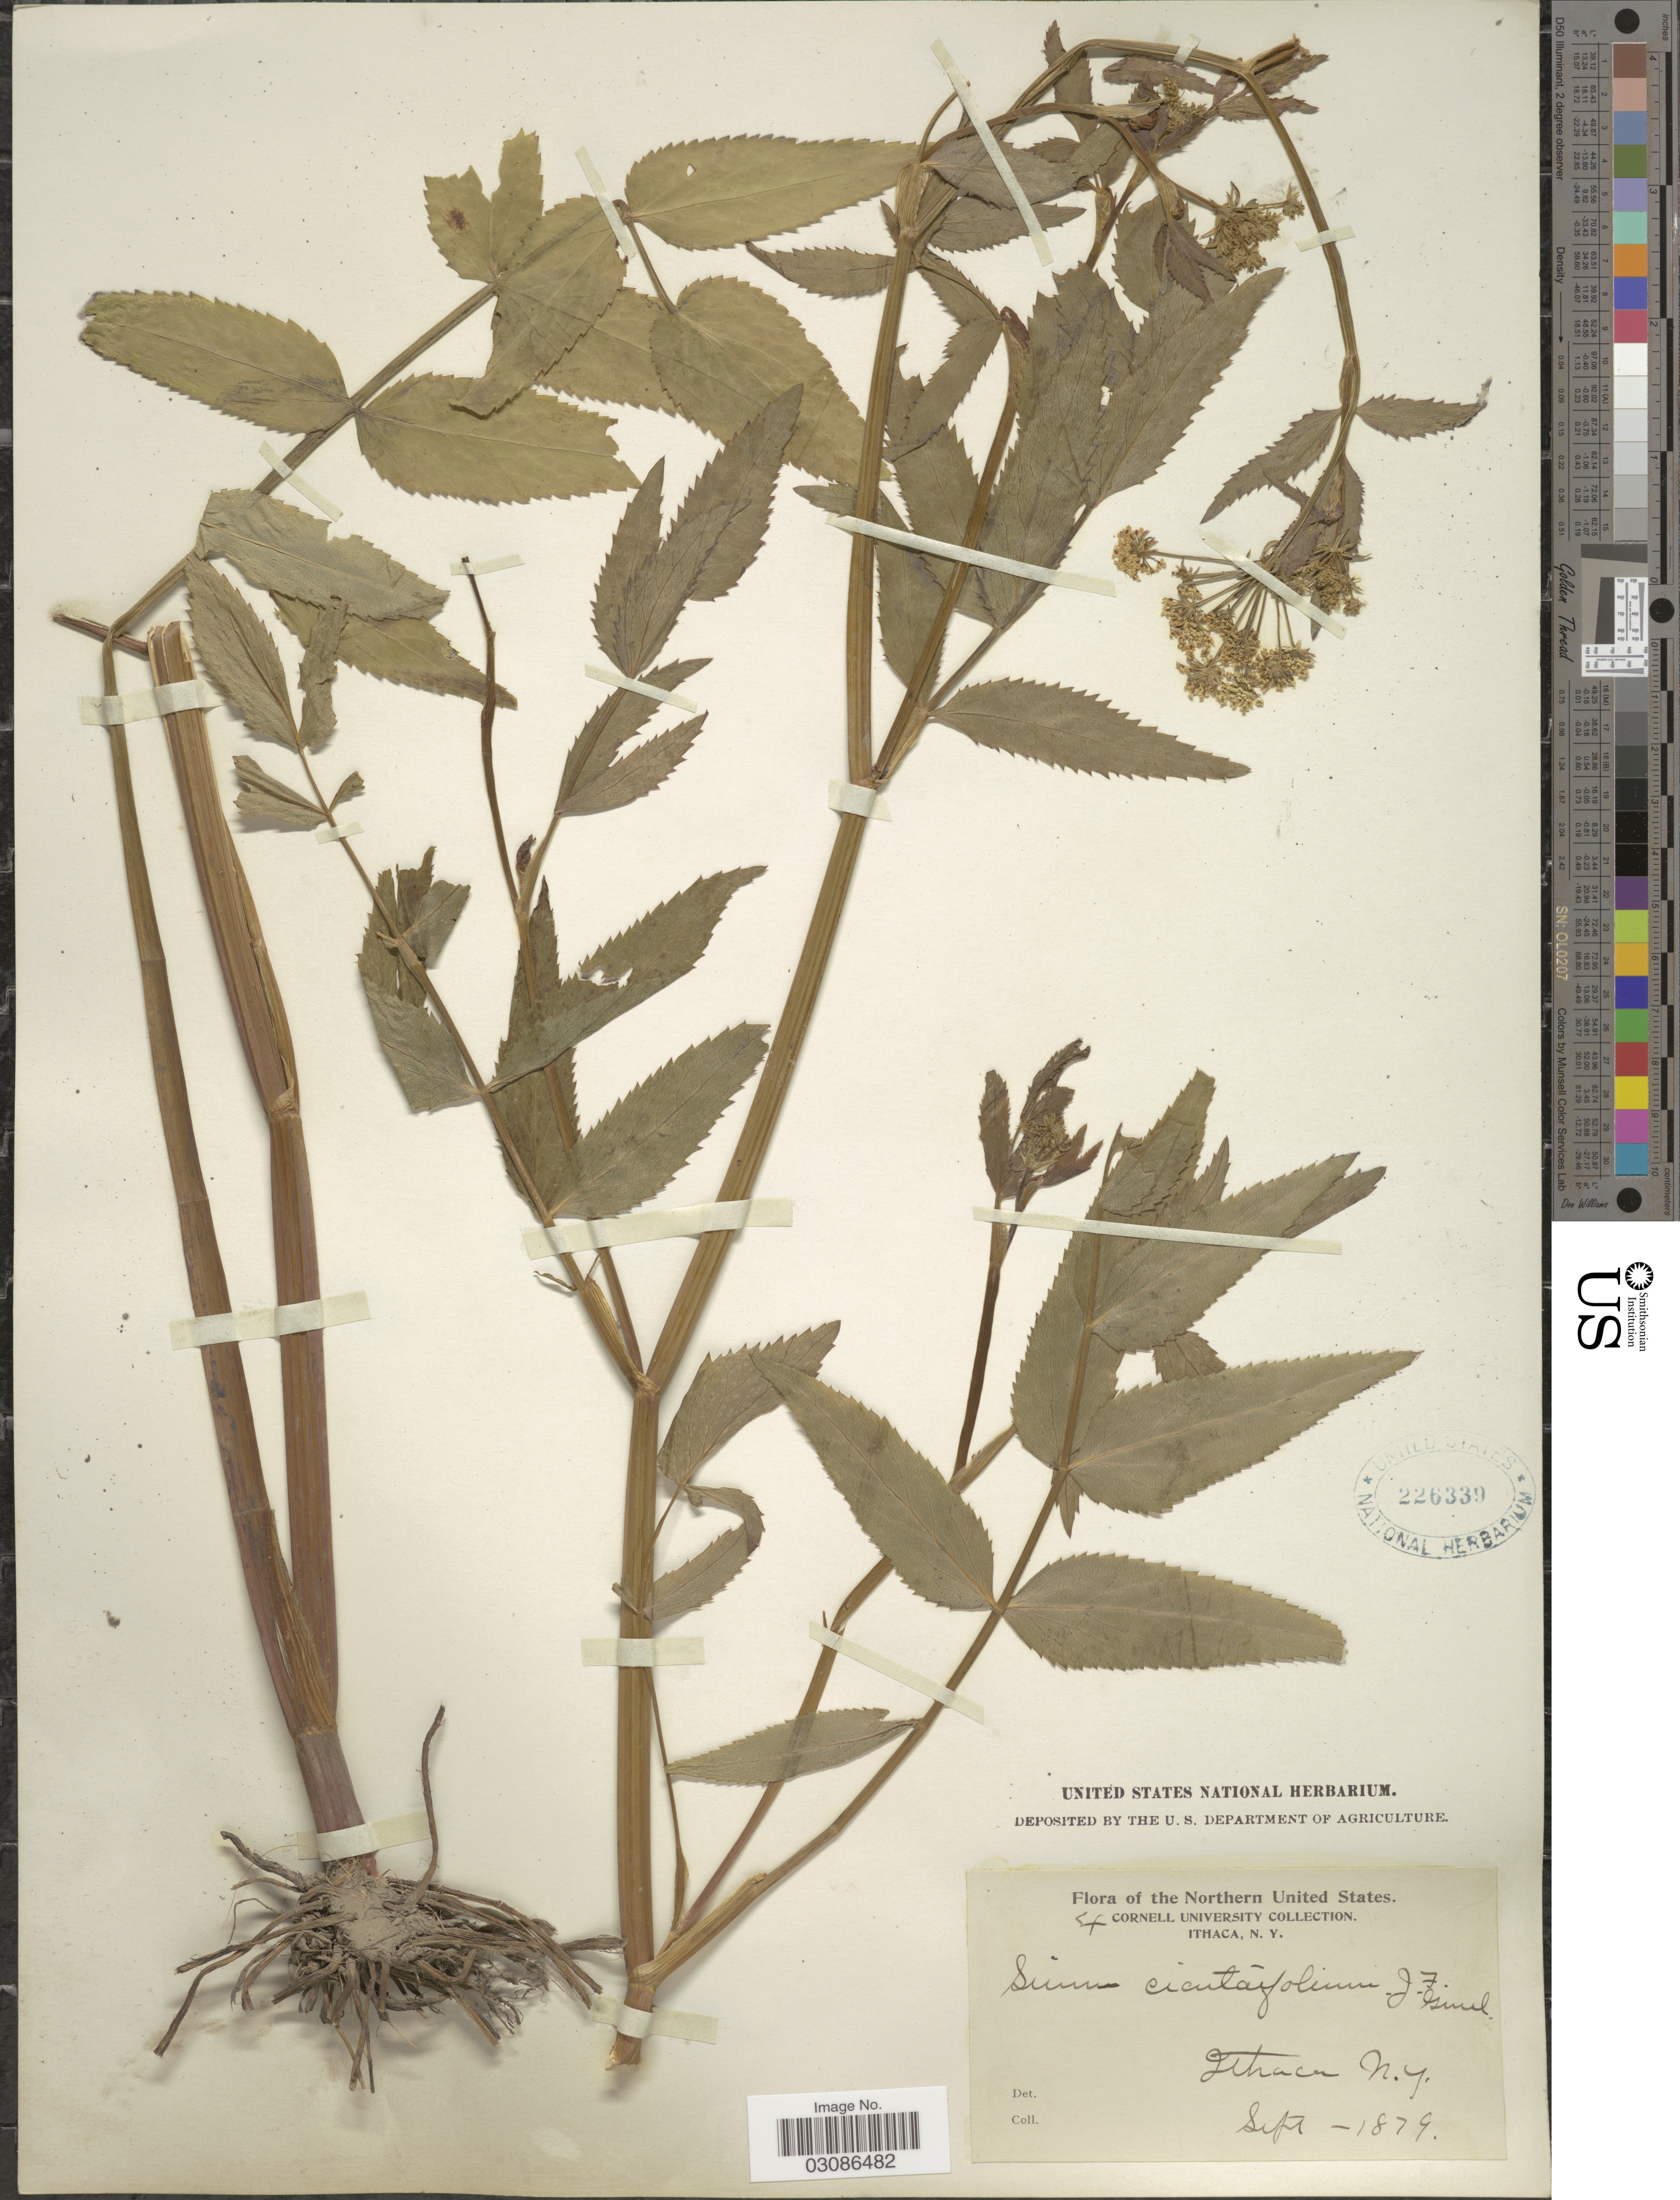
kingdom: Plantae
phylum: Tracheophyta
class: Magnoliopsida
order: Apiales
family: Apiaceae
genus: Sium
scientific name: Sium suave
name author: Walter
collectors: Cornell University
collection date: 1879-09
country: United States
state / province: New York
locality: The Northern United States, Ithaca.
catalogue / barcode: US 226339